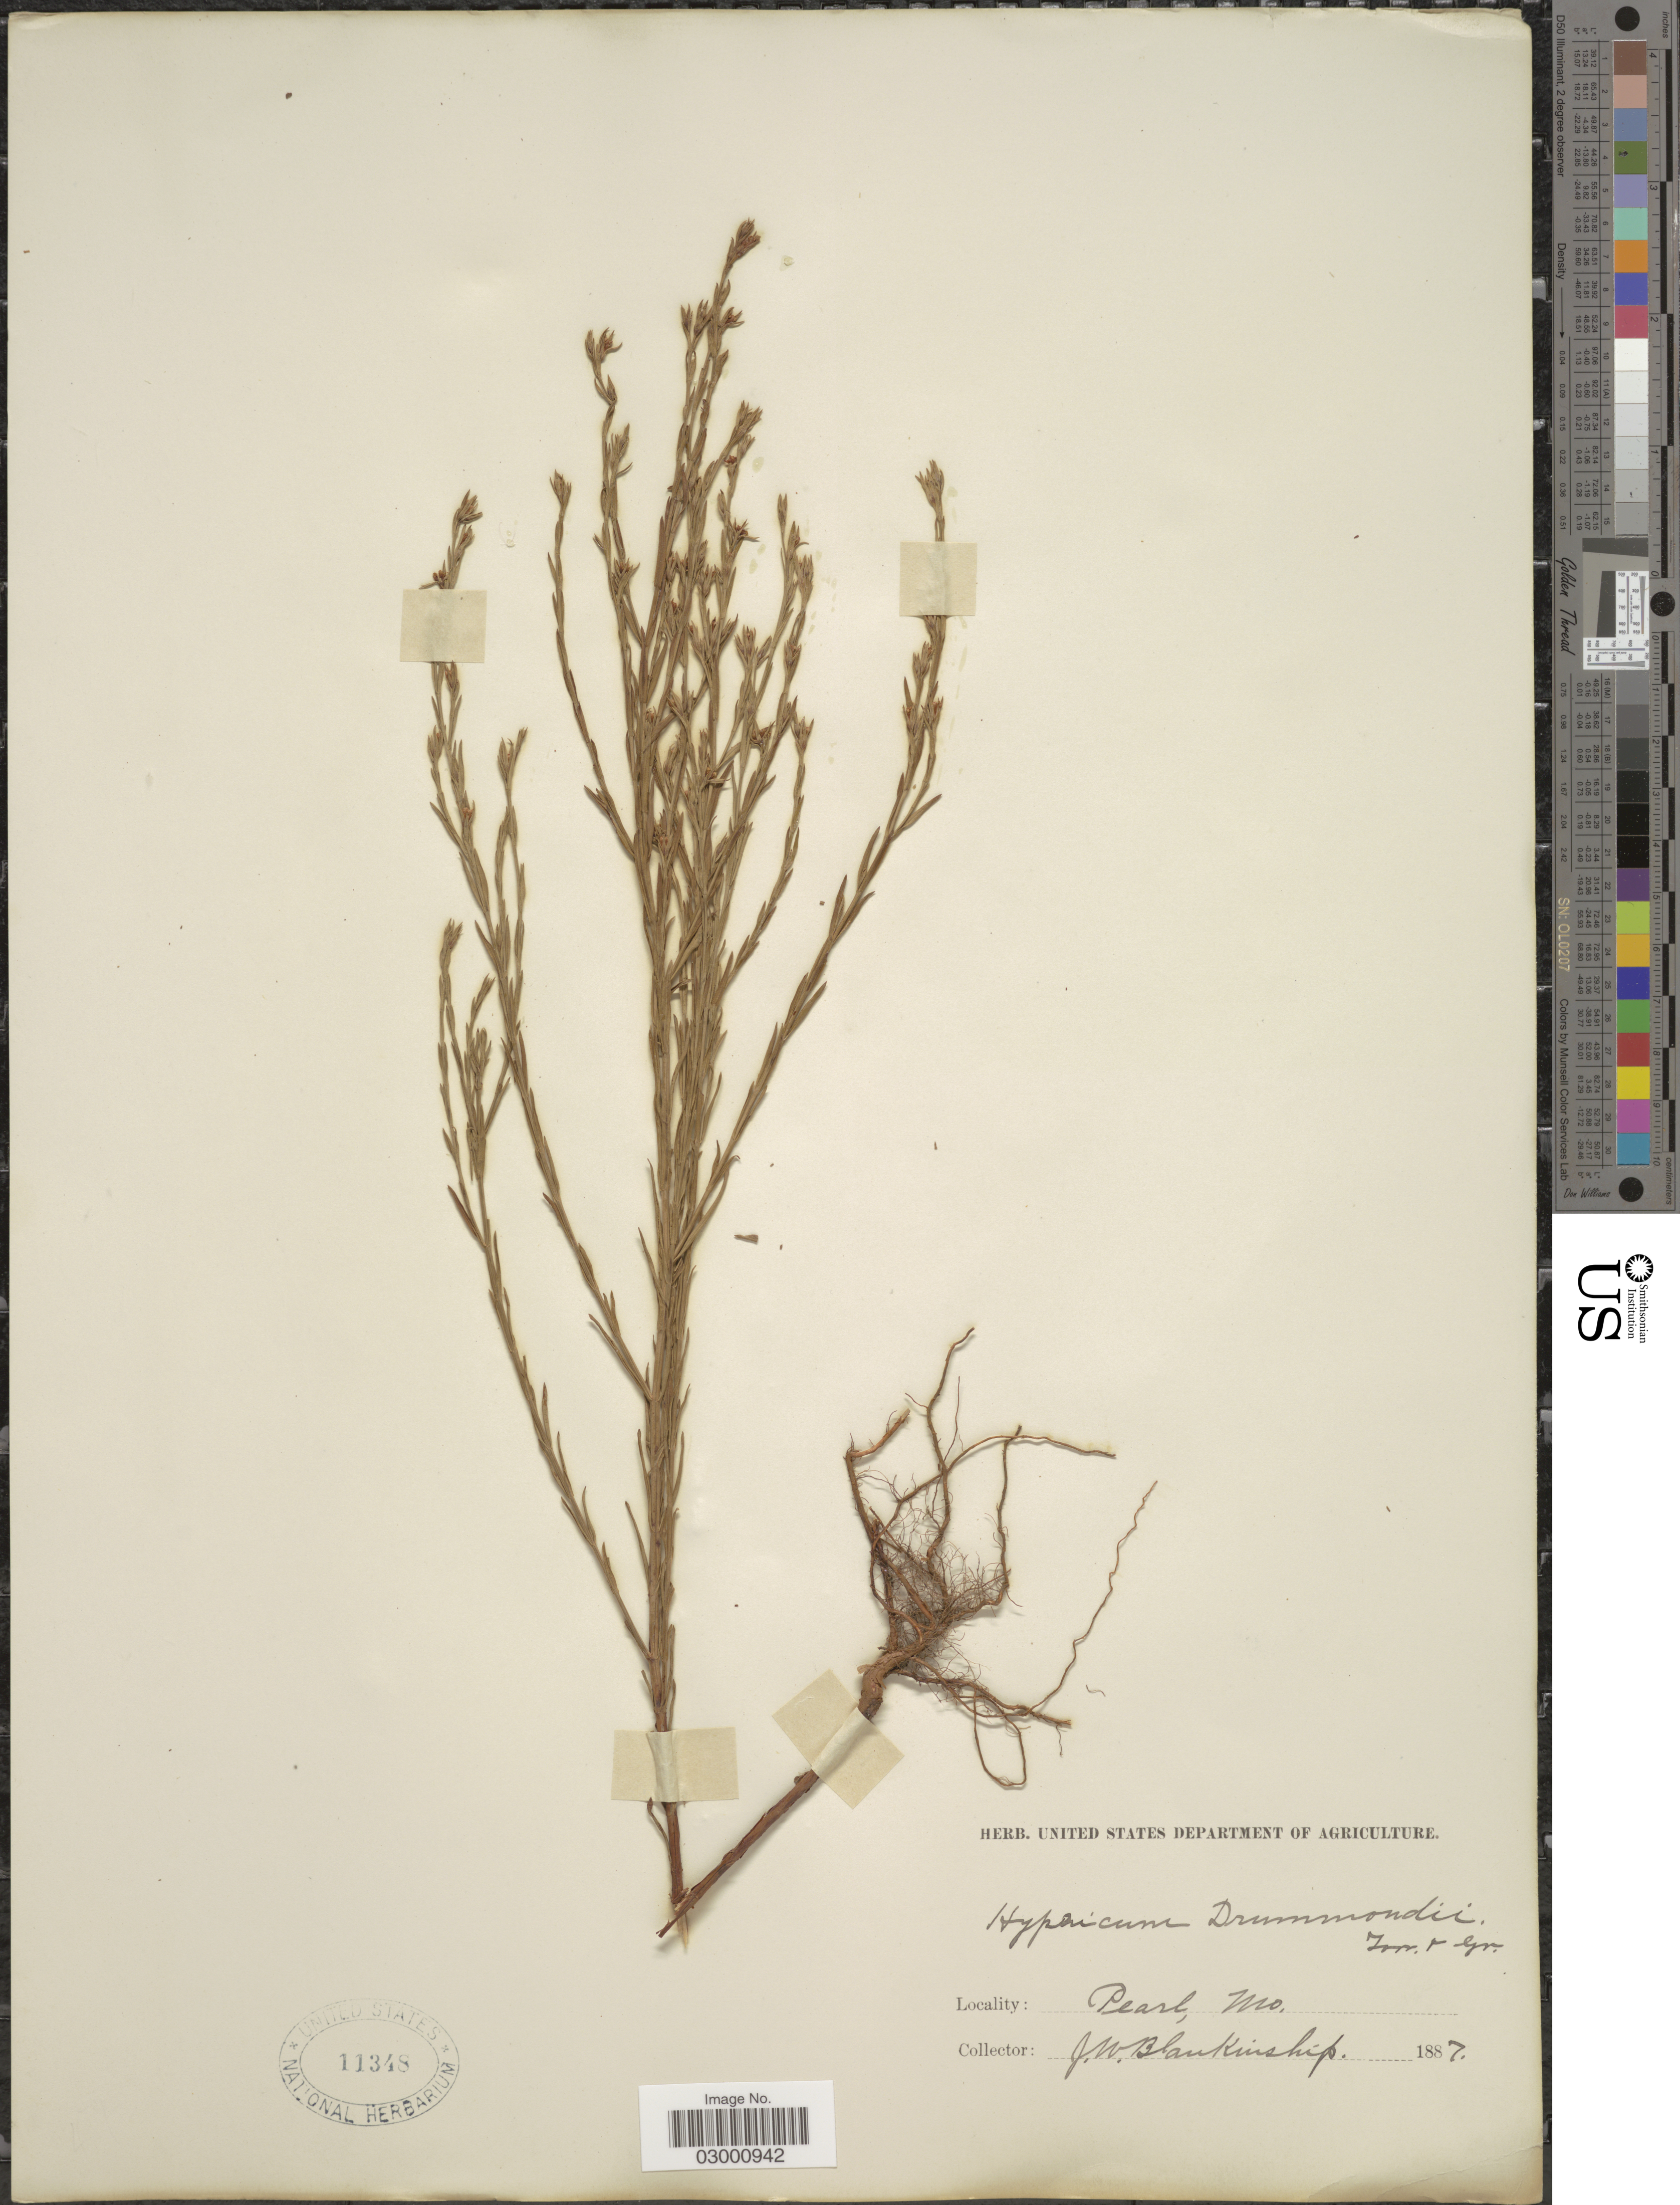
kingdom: Plantae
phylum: Tracheophyta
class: Magnoliopsida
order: Malpighiales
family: Hypericaceae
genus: Hypericum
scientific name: Hypericum drummondii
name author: (Grev. & Hook.) Torr. & A. Gray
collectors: J. W. Blankinship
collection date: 1887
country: United States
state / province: Missouri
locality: Pearl.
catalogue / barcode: US 11348